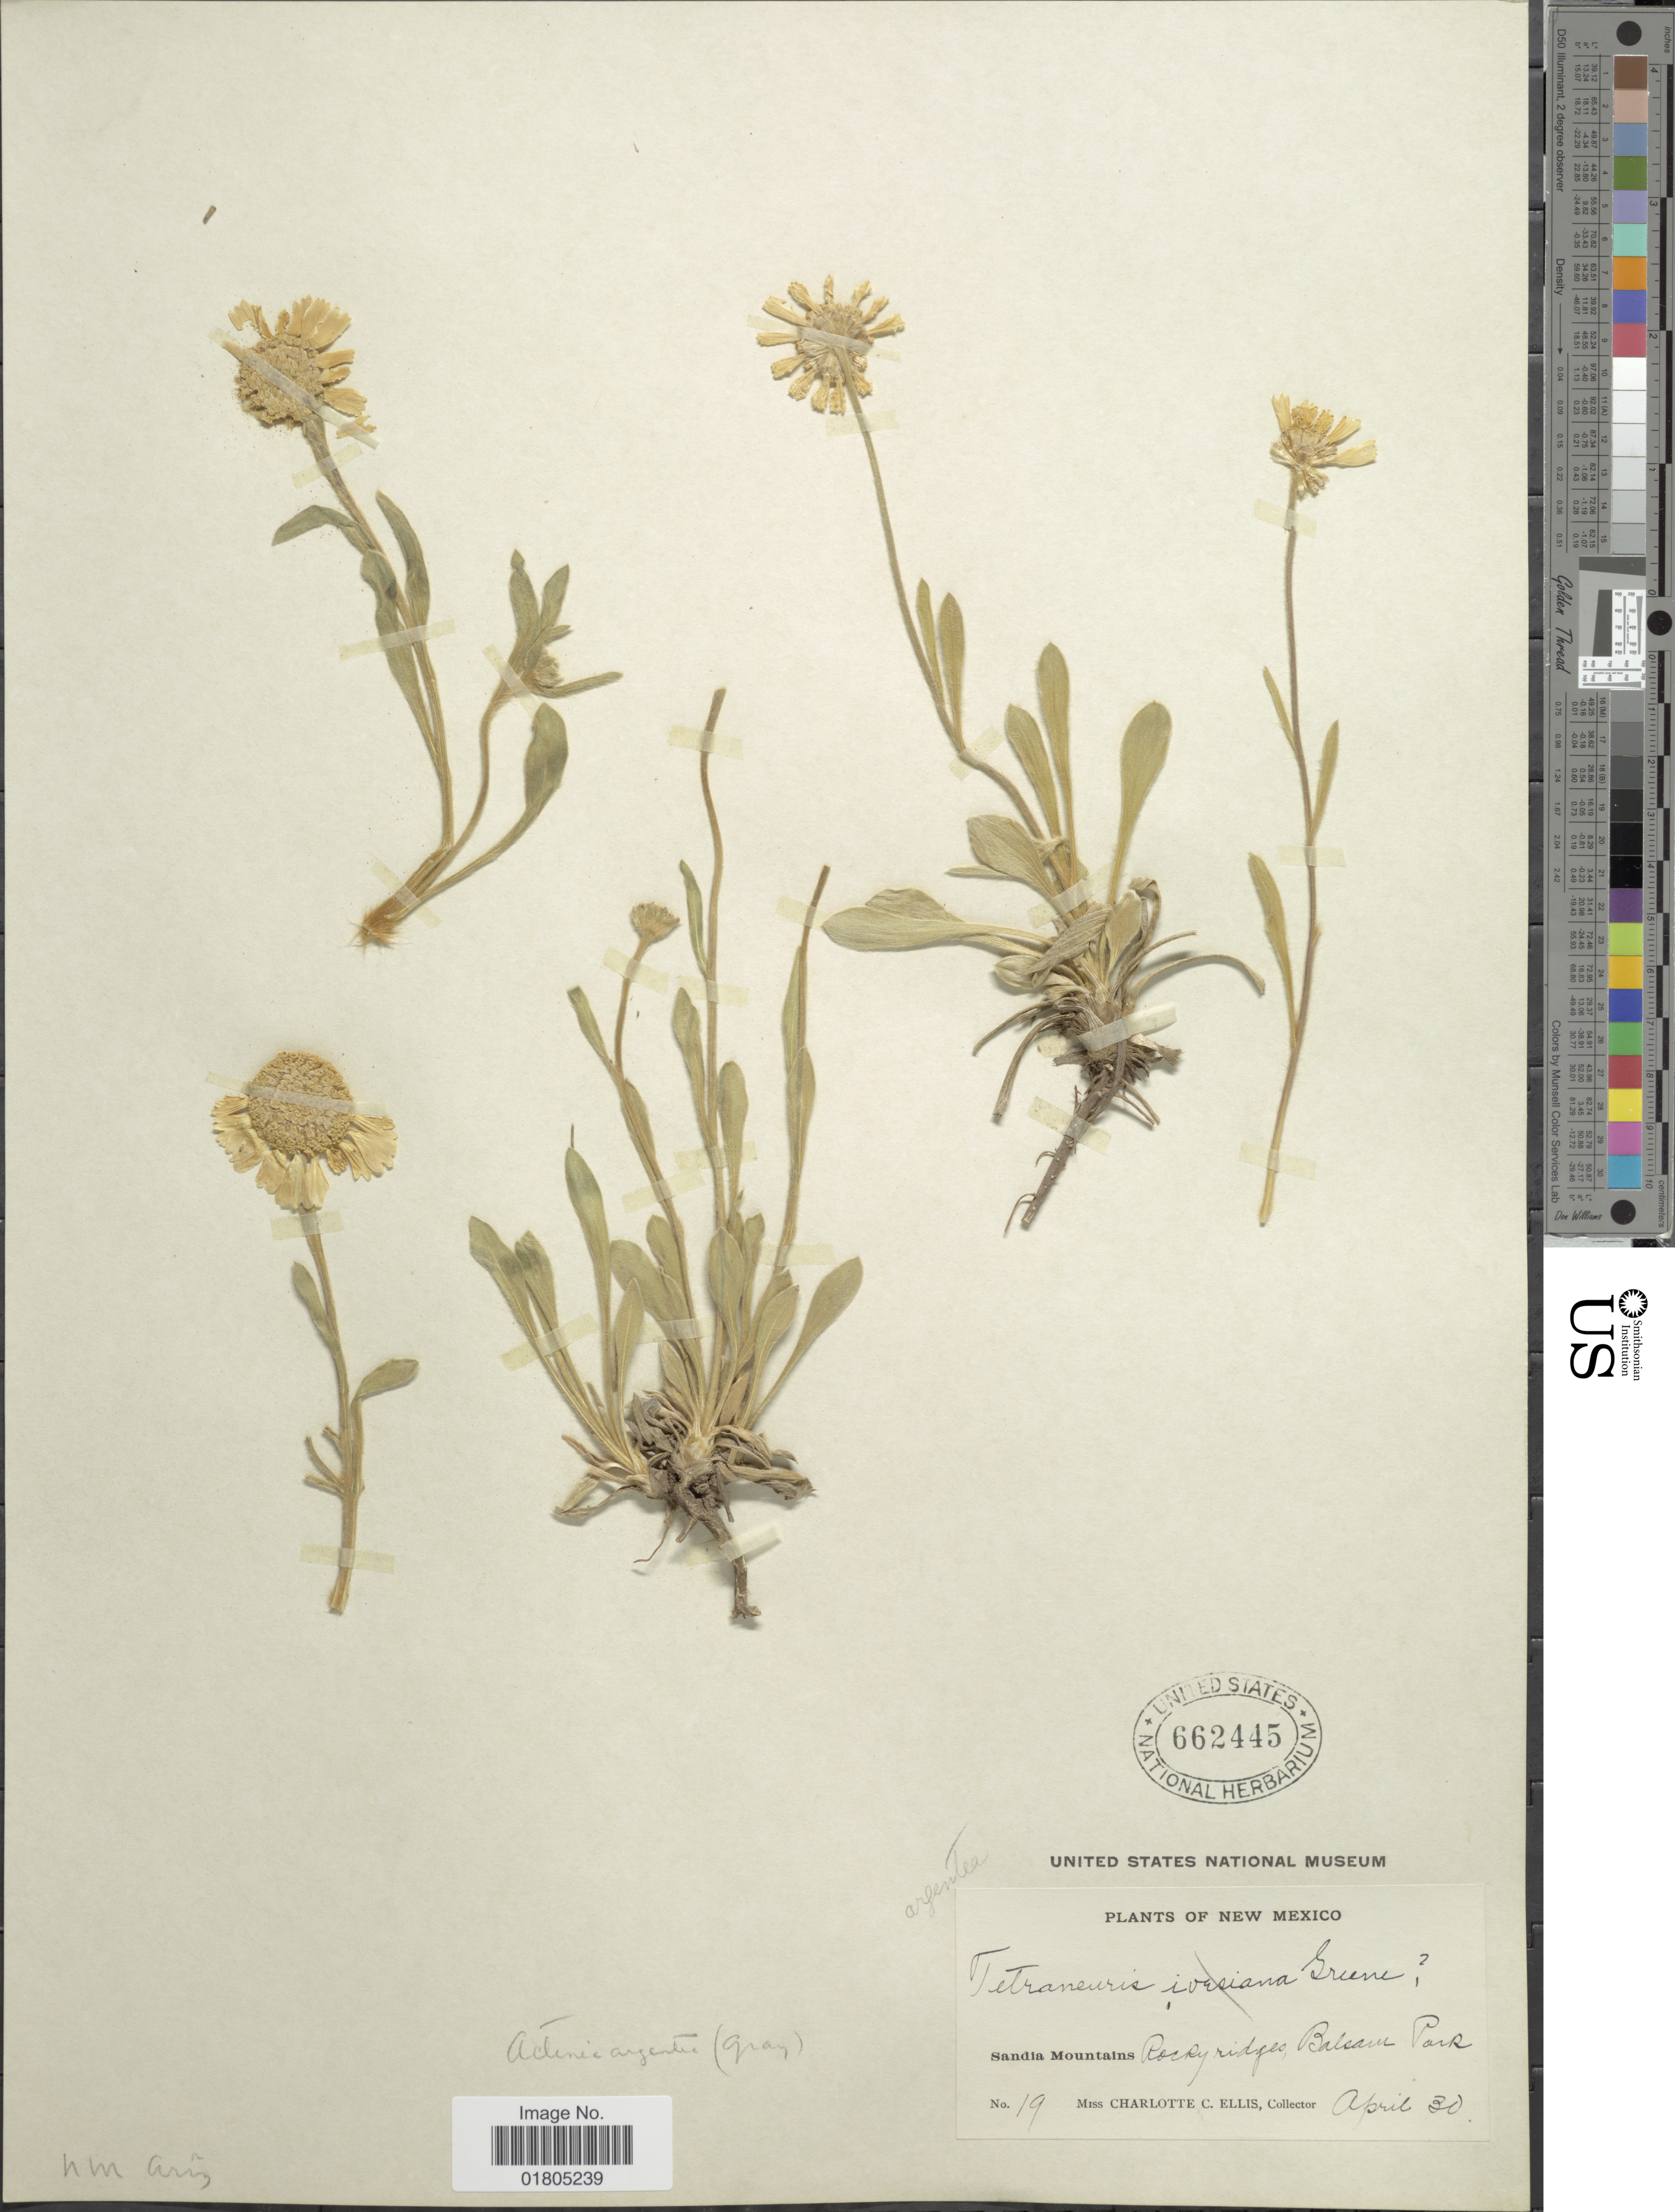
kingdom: Plantae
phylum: Tracheophyta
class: Magnoliopsida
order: Asterales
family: Asteraceae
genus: Actinea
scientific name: Actinea argentea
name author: (A. Gray) Kuntze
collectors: C. C. Ellis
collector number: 19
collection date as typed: Transcribed d/m/y: /4/30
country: United States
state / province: New Mexico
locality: Sandia Mountains, Rocky ridges, Balsam Park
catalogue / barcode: US 662445